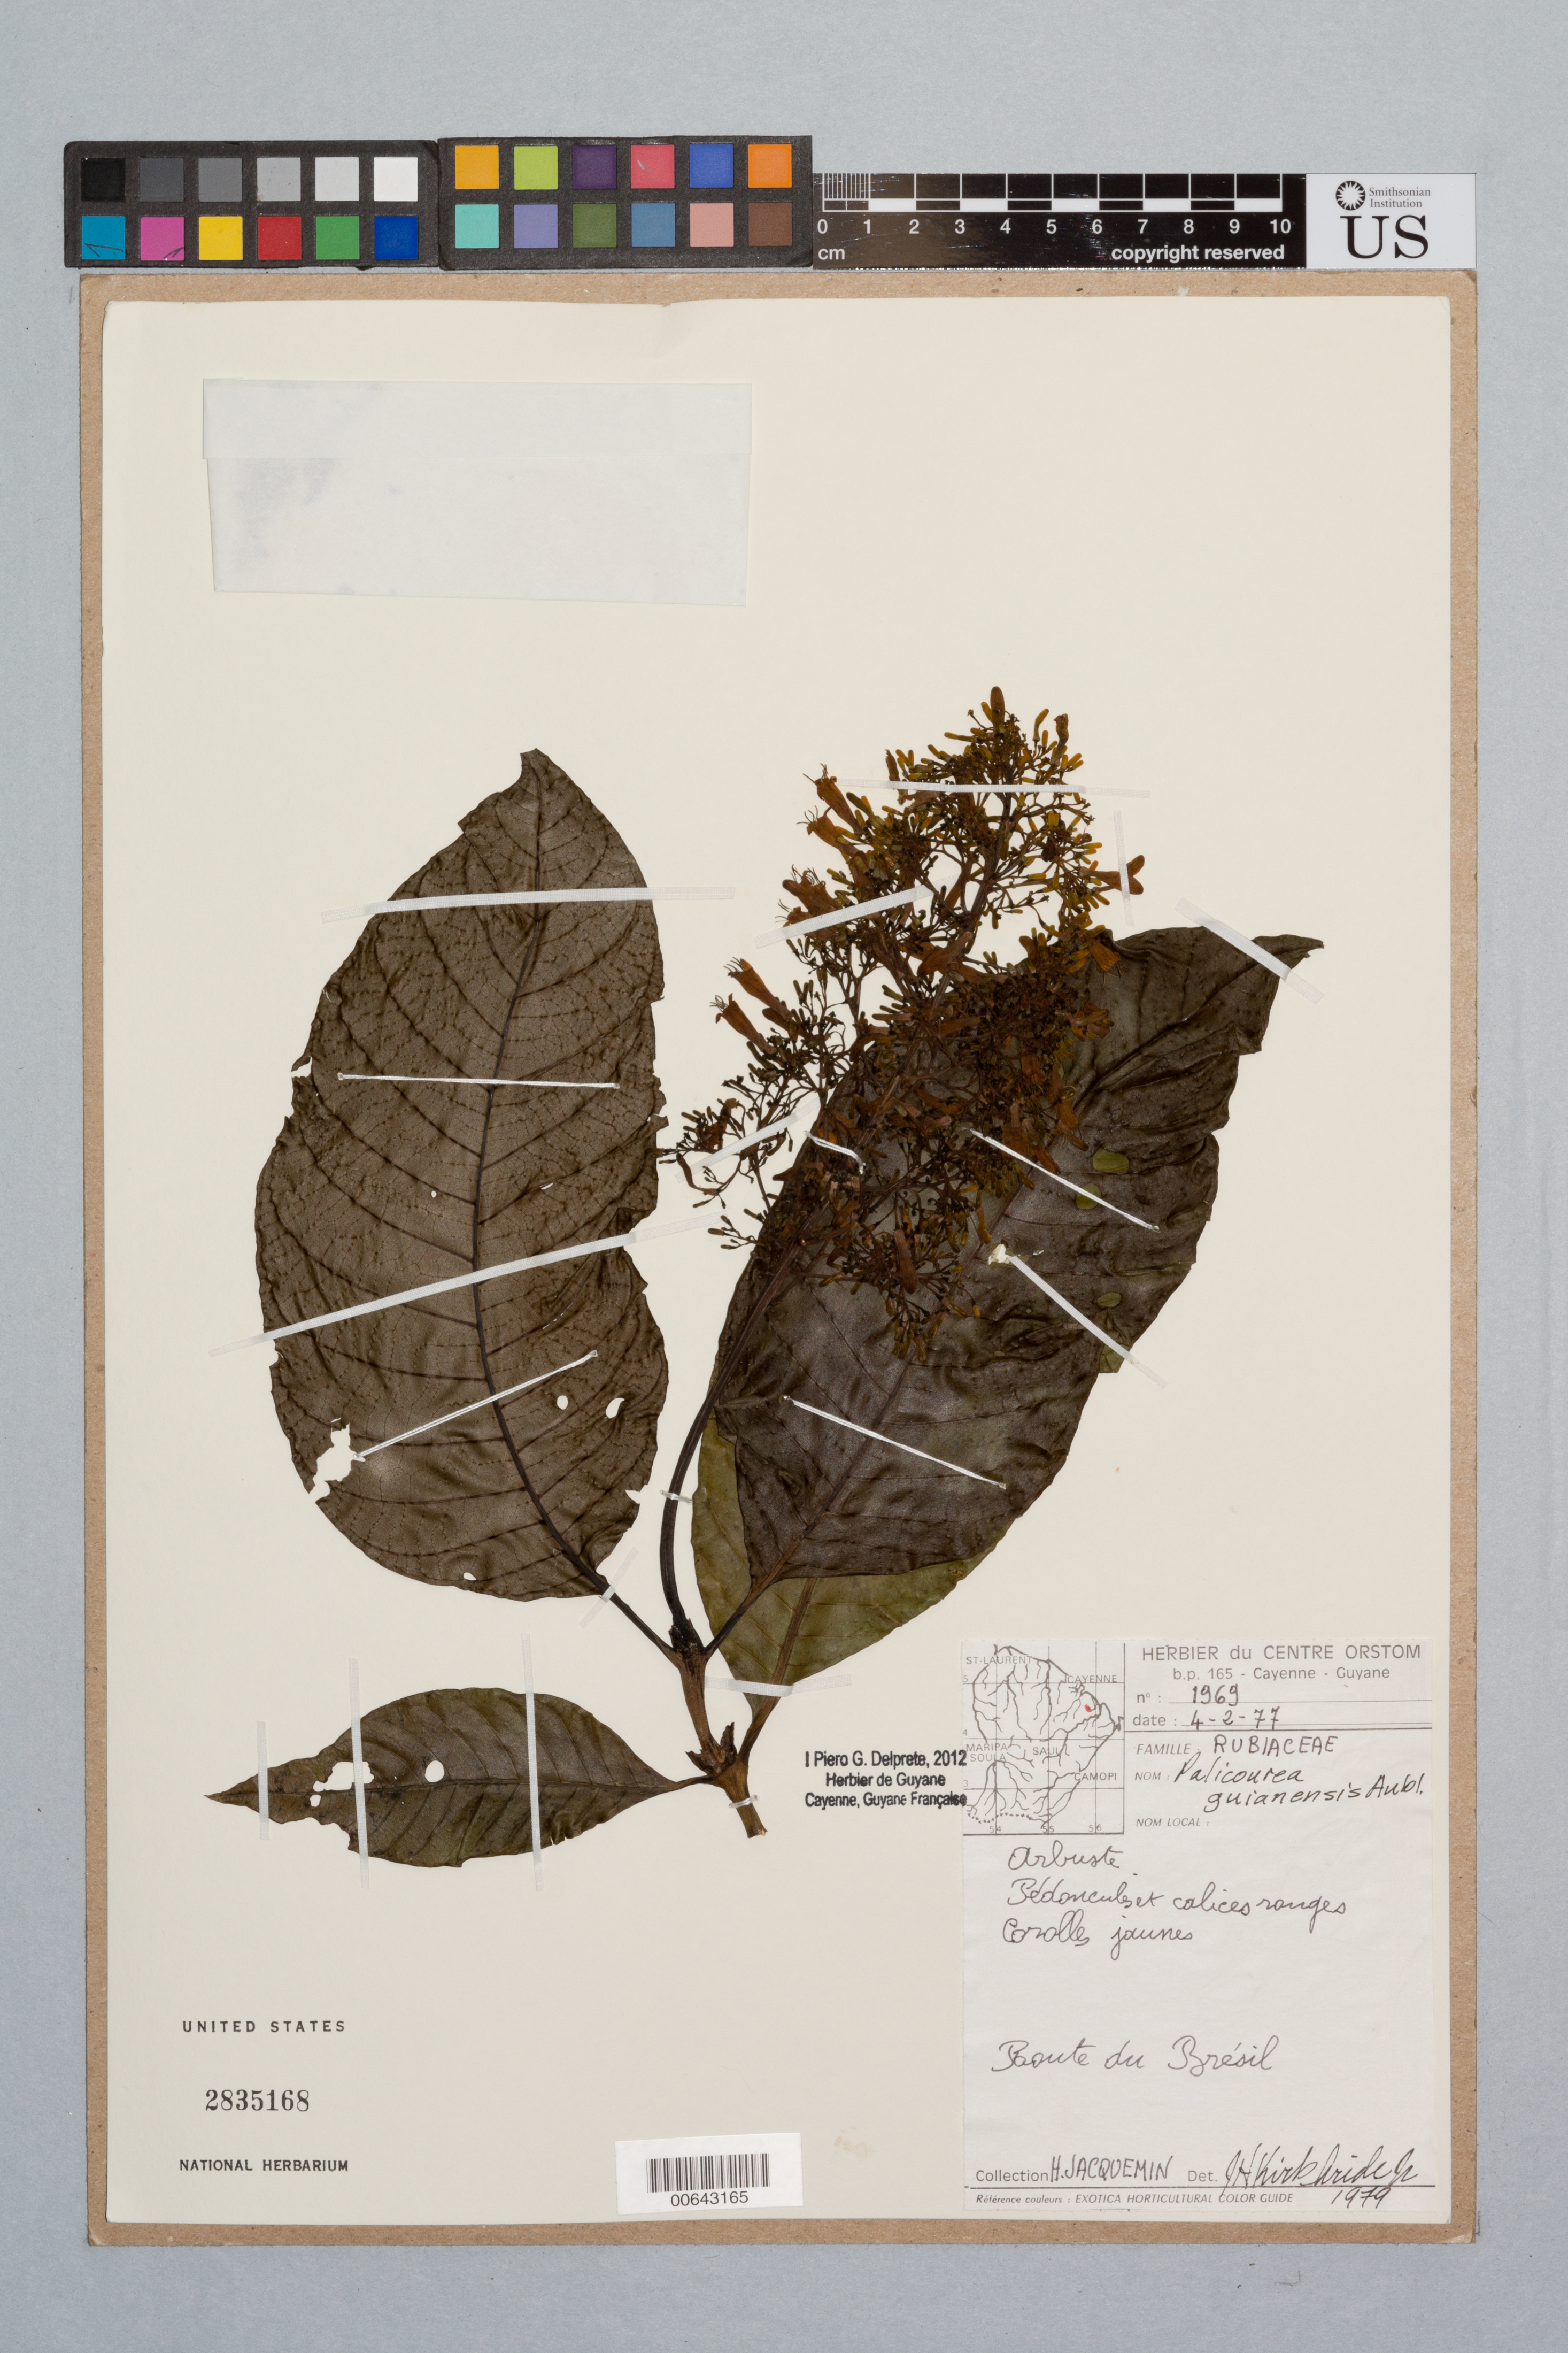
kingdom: Plantae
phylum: Tracheophyta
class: Magnoliopsida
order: Gentianales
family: Rubiaceae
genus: Palicourea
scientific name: Palicourea guianensis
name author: Aubl.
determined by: Delprete, P. G., Herb. de Guyane Cay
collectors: H. Jacquemin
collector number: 1969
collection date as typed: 4-Feb-77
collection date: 1977-02-04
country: French Guiana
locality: Route du Brésil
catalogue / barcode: US 2835168